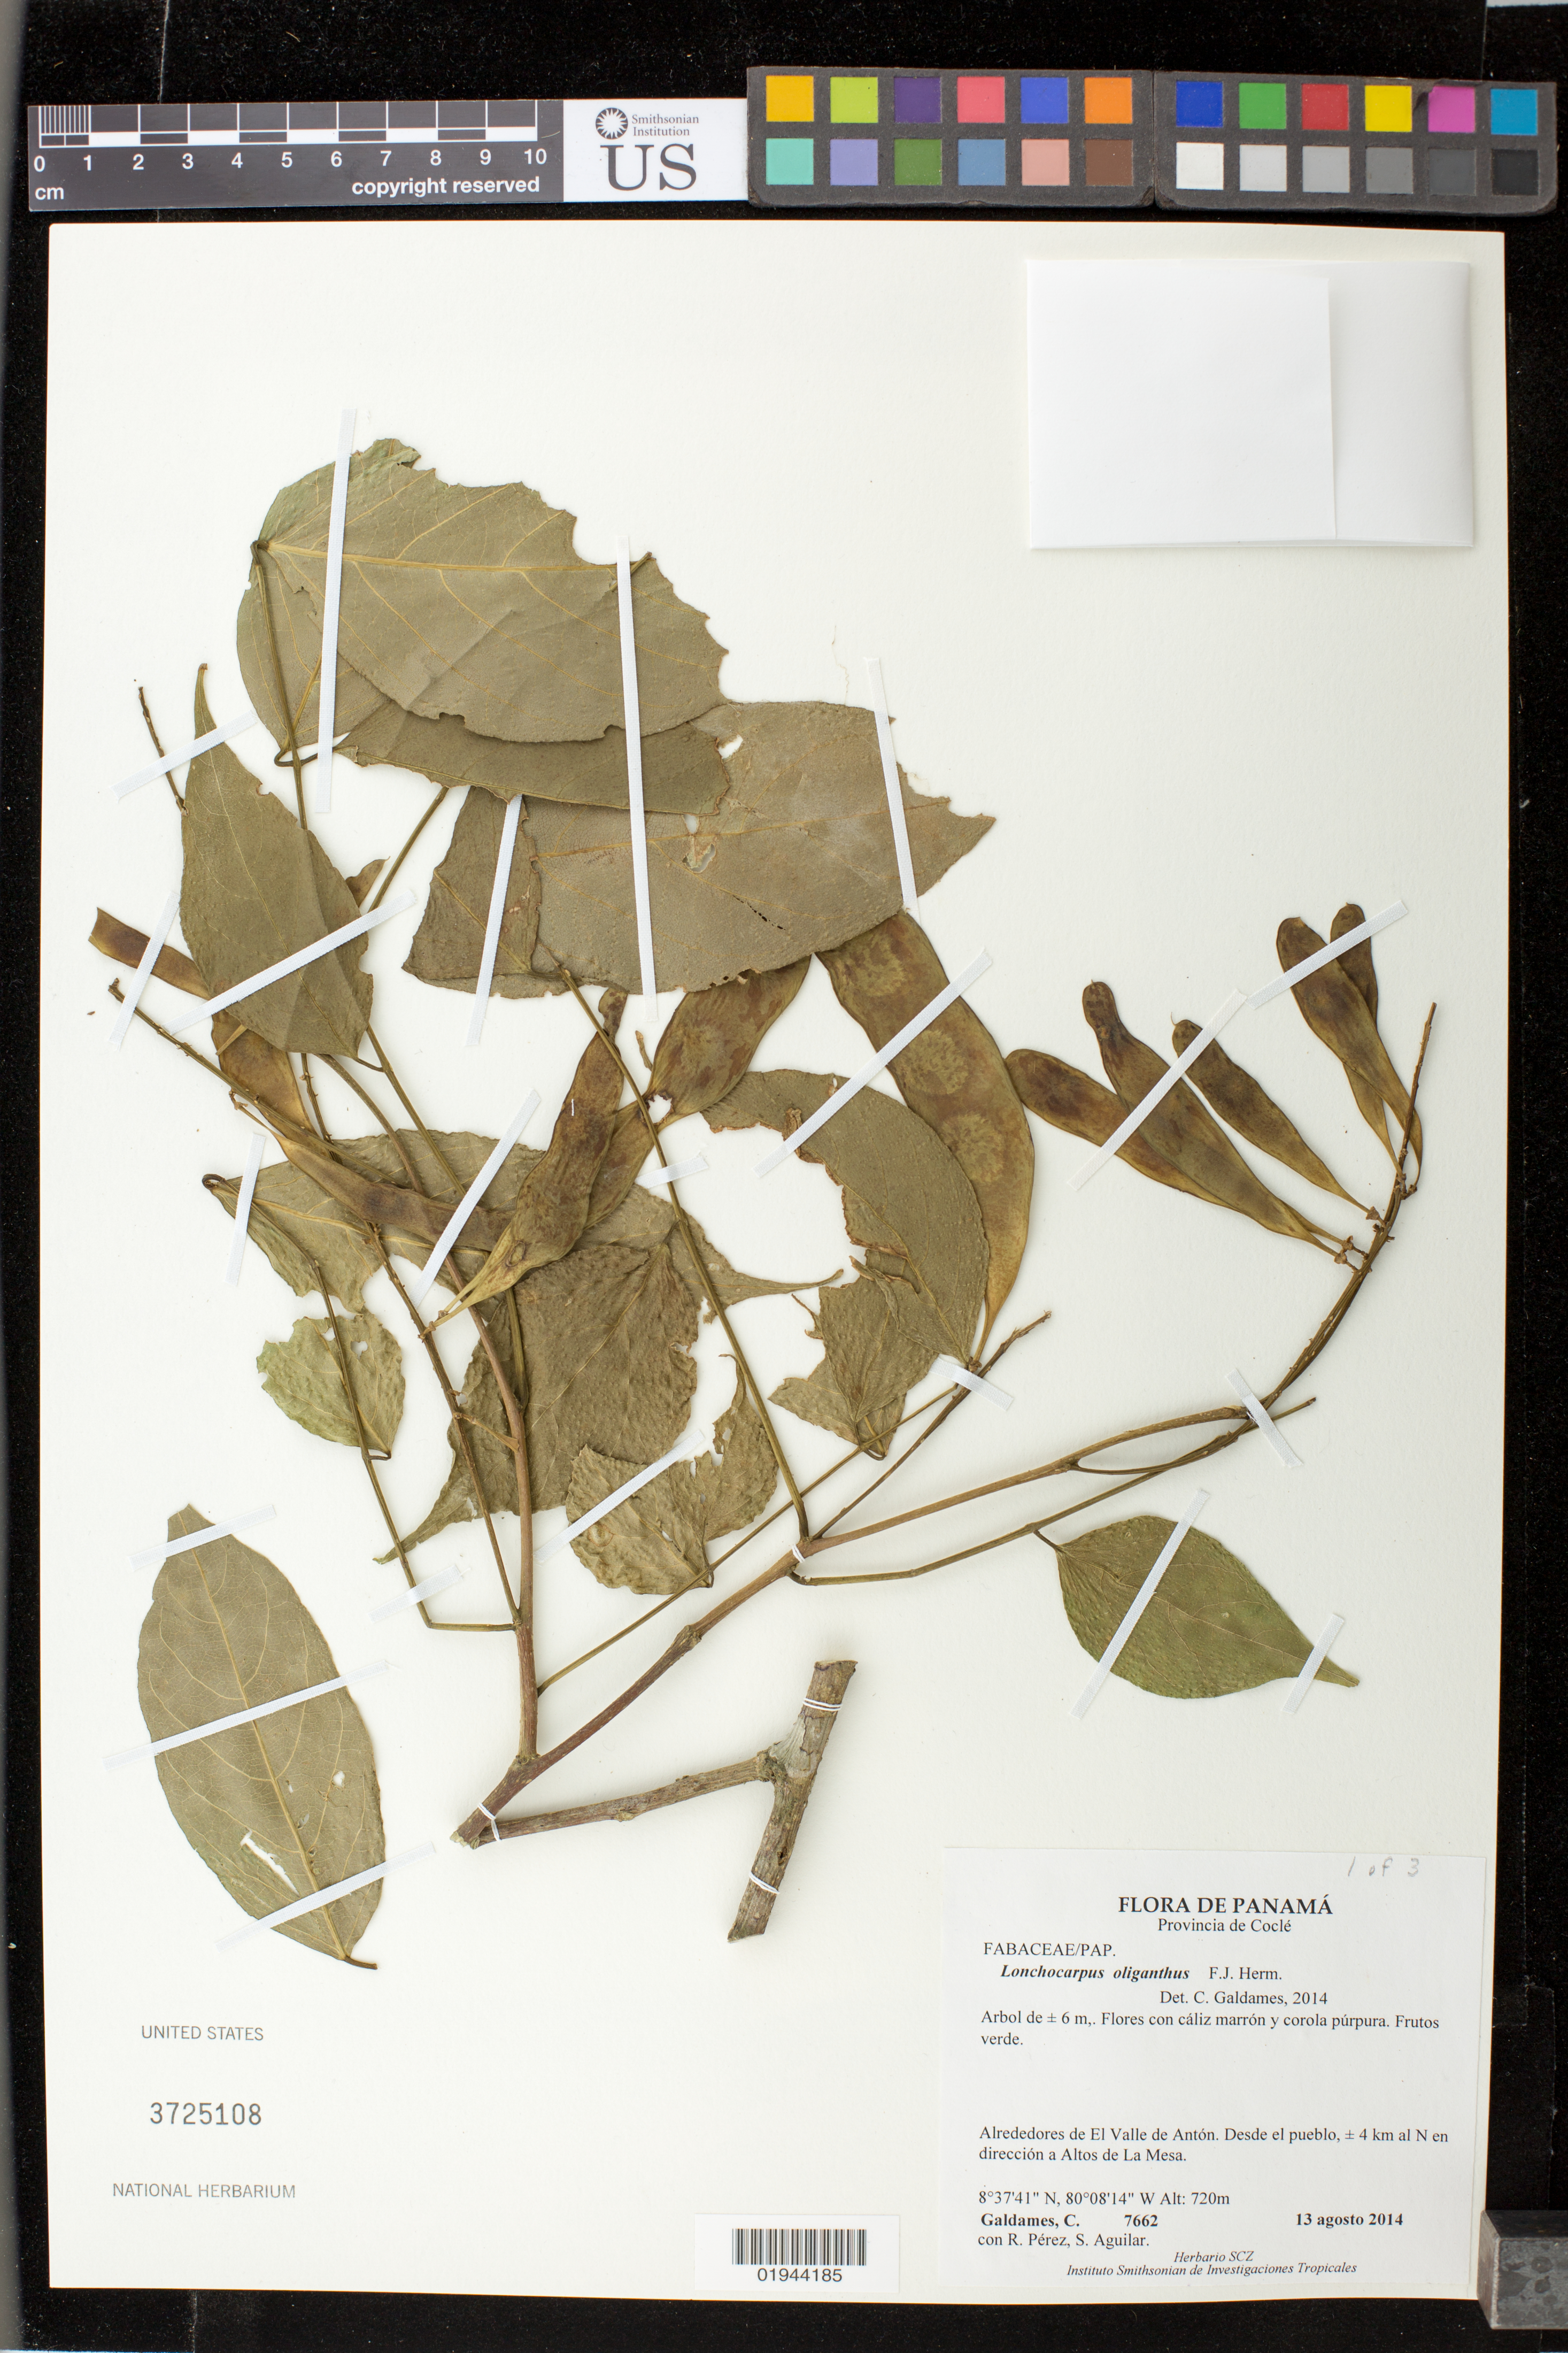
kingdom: Plantae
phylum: Tracheophyta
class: Magnoliopsida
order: Fabales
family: Fabaceae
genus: Lonchocarpus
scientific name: Lonchocarpus oliganthus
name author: F.J. Herm.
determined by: Galdames, C.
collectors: C. Galdames, R. Perez & S. Aguilar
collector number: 7662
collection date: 2014-08-13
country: Panama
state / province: Coclé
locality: Alrededores de El Valle de Anton. Desde el pueblo, +/-4 km al N en direccion a Altos de La Mesa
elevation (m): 720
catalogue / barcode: US 3725108